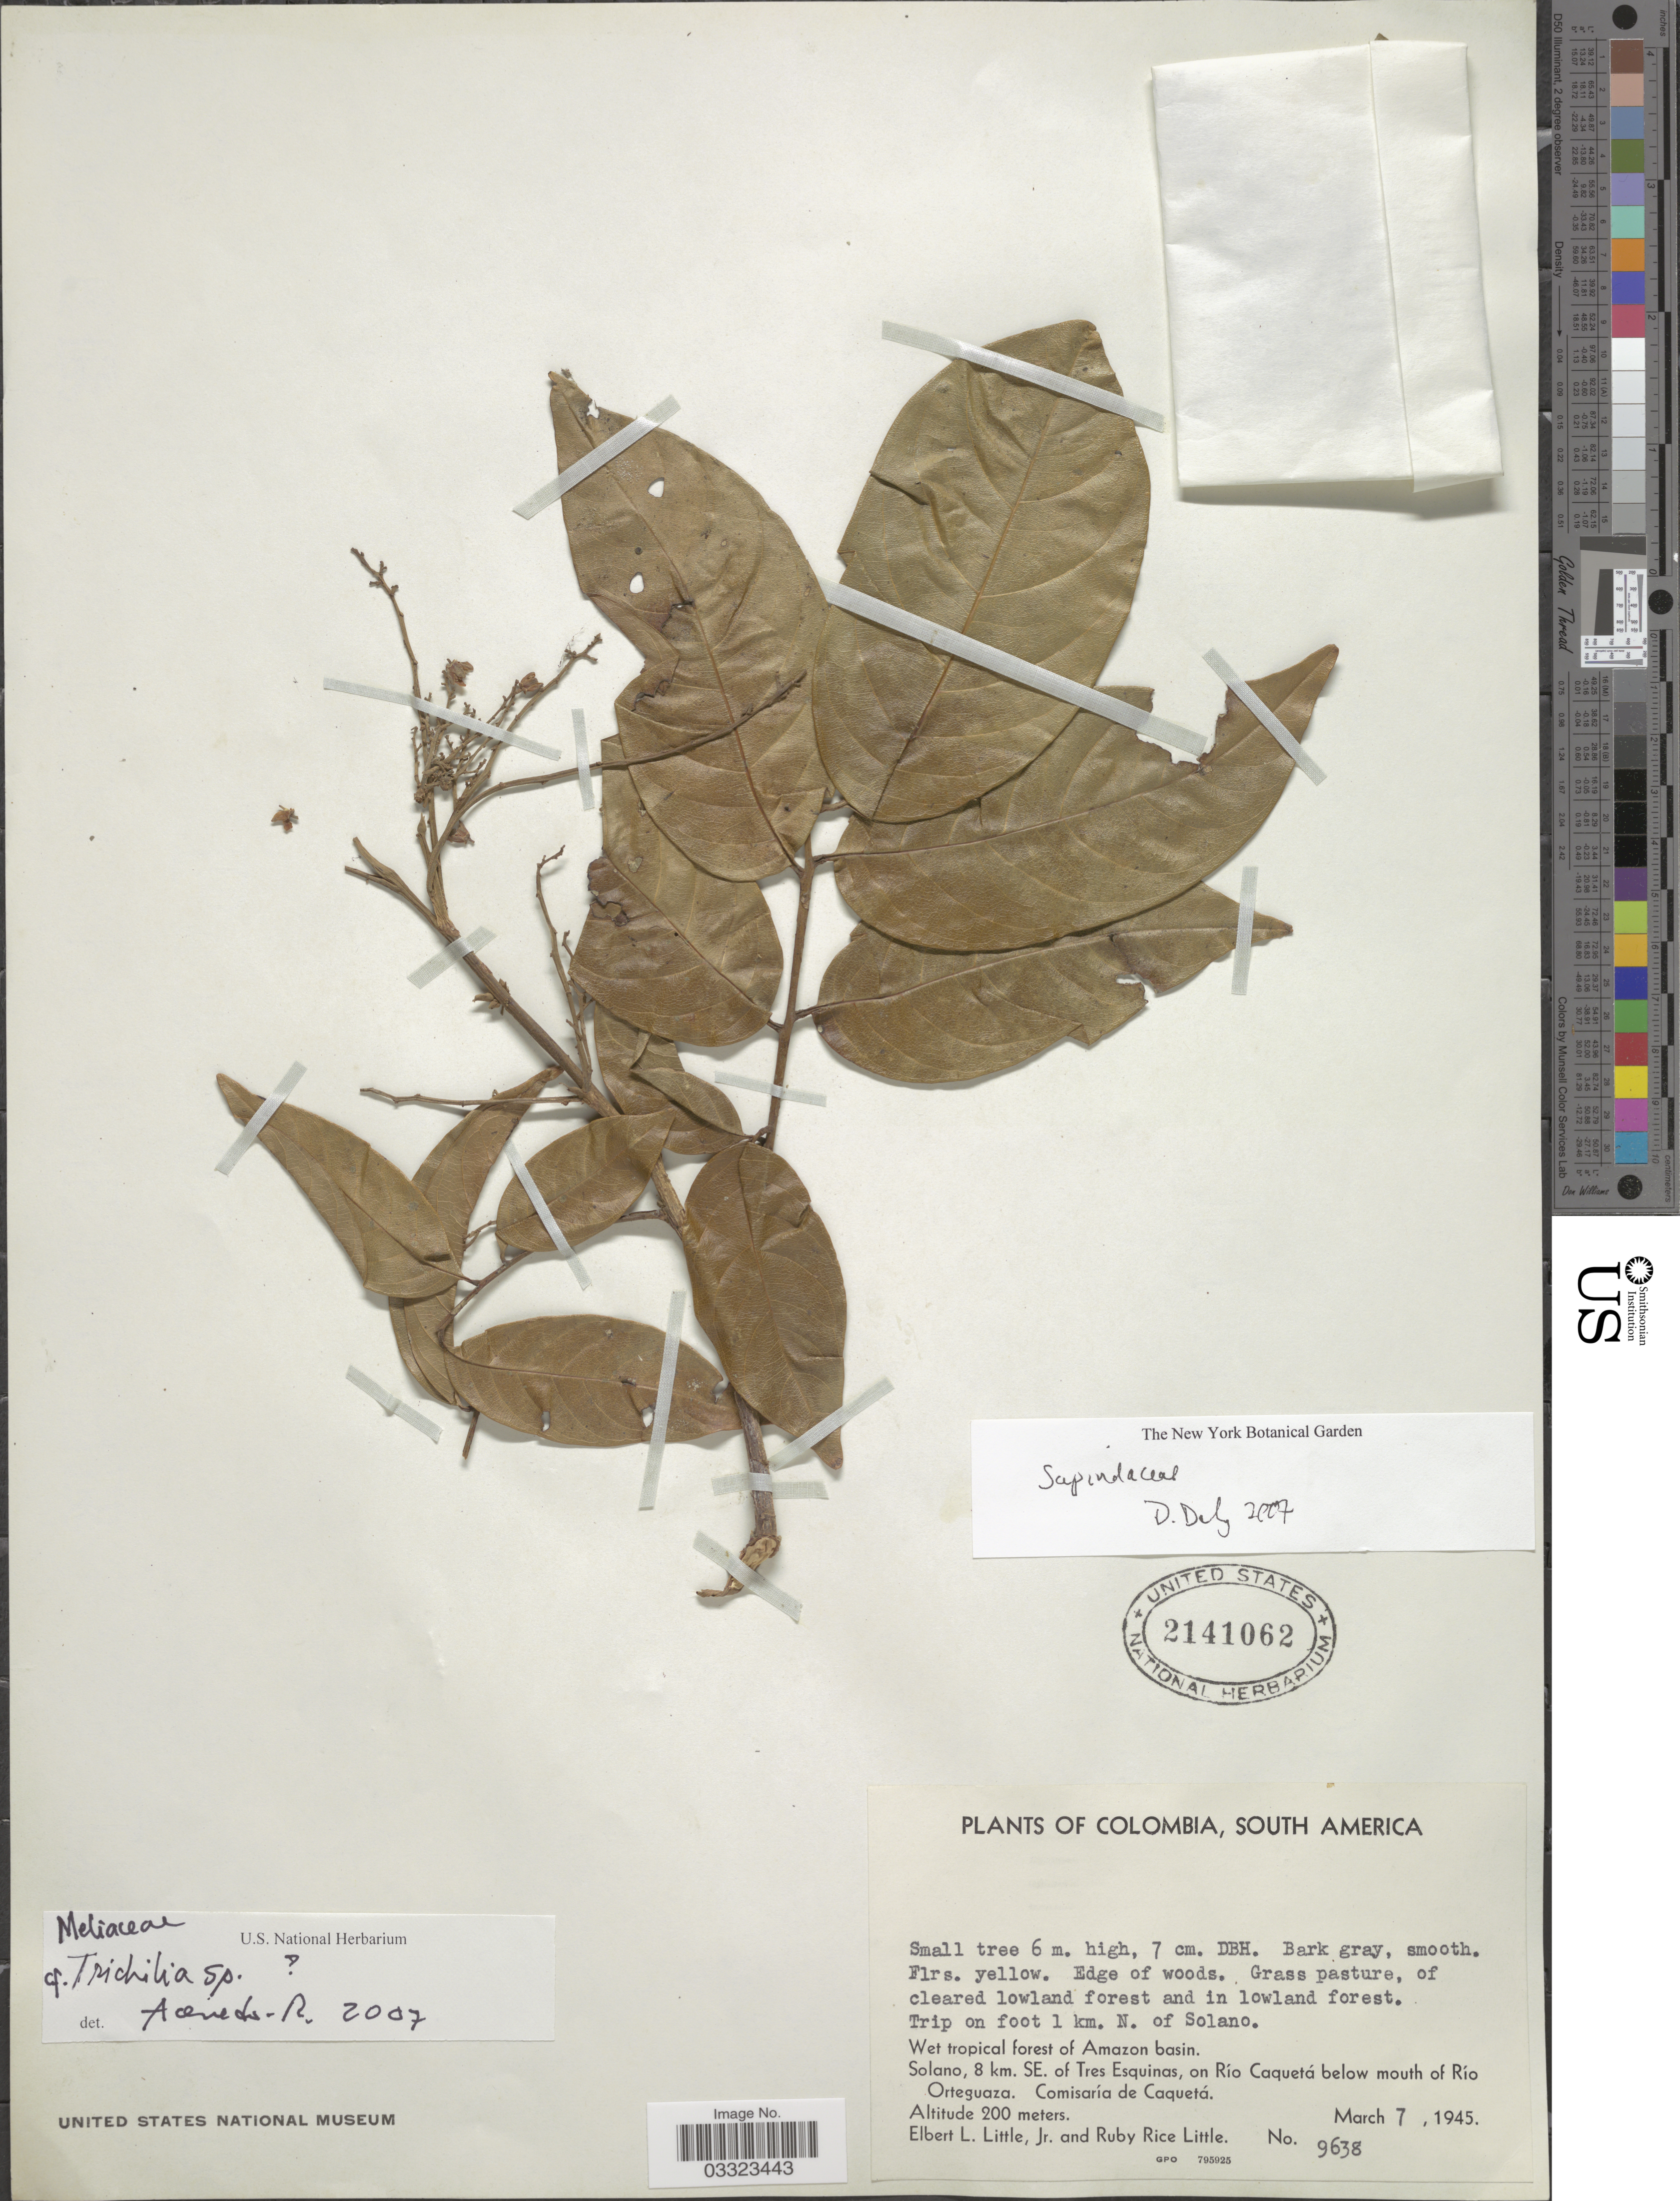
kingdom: Plantae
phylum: Tracheophyta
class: Magnoliopsida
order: Sapindales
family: Meliaceae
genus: Trichilia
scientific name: Trichilia sp.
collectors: E. L. Little & R. R. Little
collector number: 9638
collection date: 1945-03-07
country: Colombia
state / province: Caquetá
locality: Trip on foot 1 km. N. of Solano. Wet tropical forest of Amazon basin. Solano, 8 km. SE. of Tres Esquinas, on Río Caquetá below mouth of Río Orteguaza. Comisaría Caquetá.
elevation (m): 200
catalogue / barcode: US 2141062